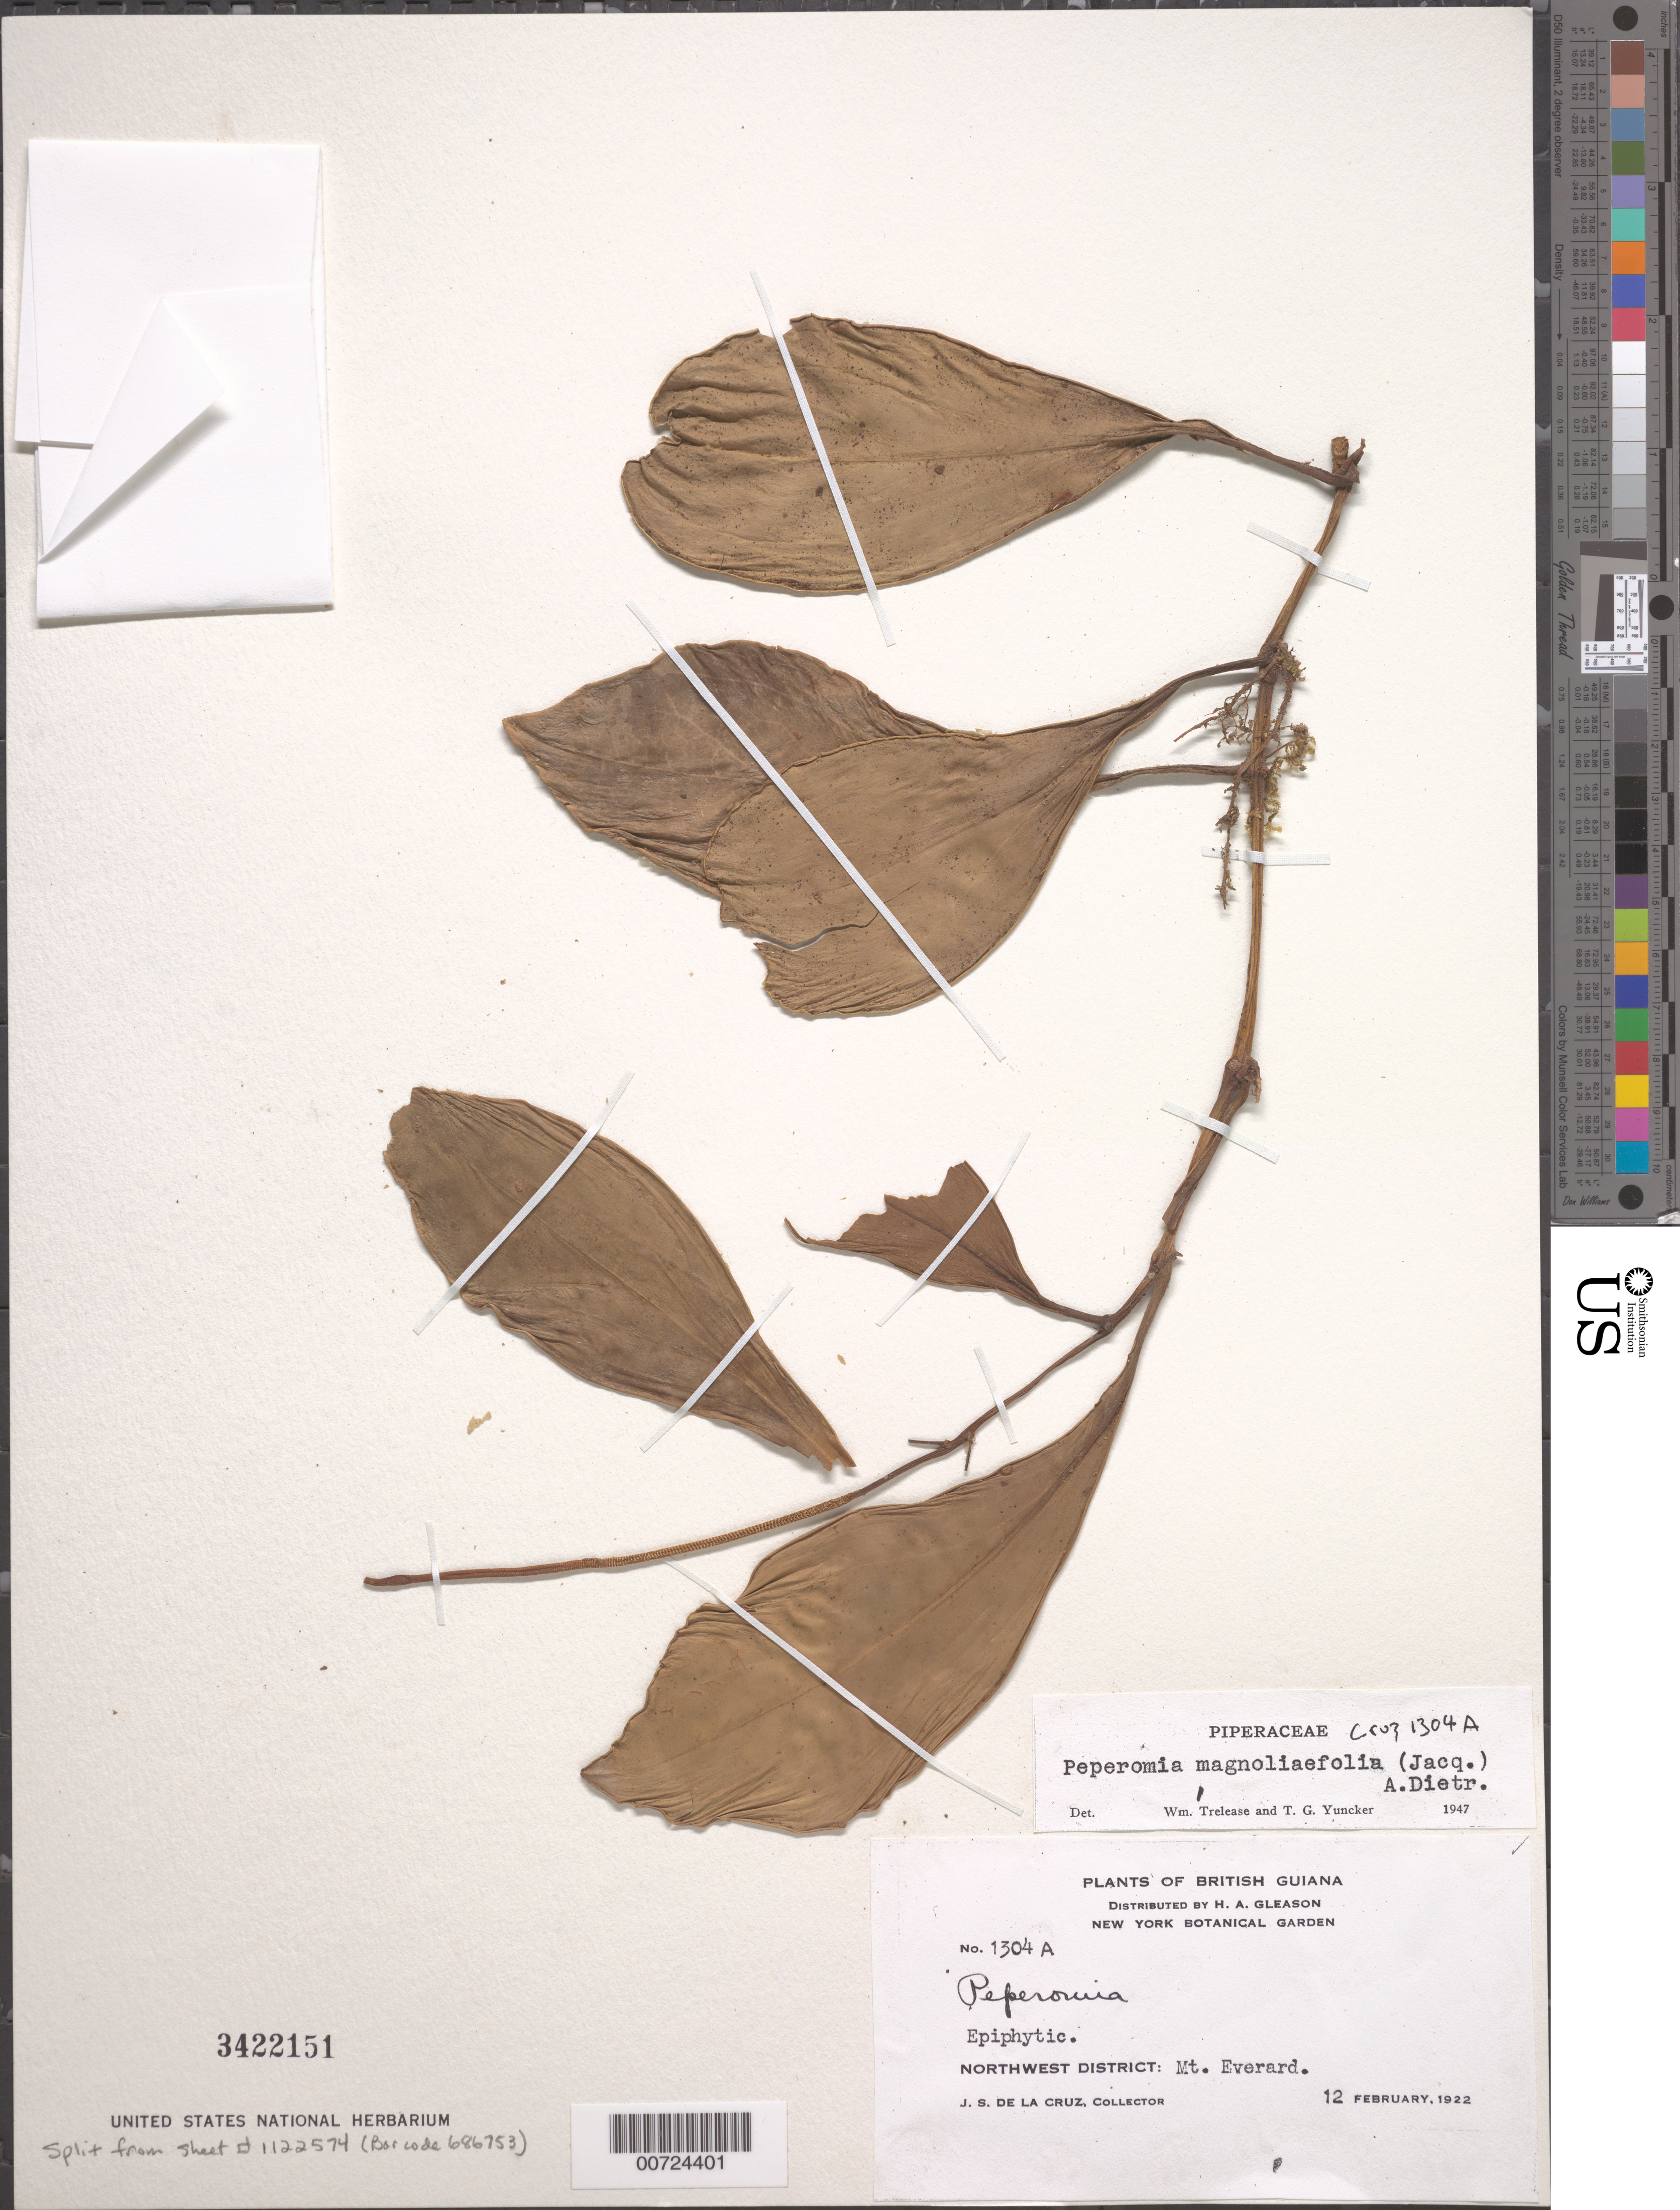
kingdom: Plantae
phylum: Tracheophyta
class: Magnoliopsida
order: Piperales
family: Piperaceae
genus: Peperomia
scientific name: Peperomia magnoliifolia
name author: (Jacq.) A. Dietr.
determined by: Trelease, W.; Yuncker, T. G.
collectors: J. S. de la Cruz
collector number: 1304 A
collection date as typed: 12-Feb-22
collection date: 1922-02-12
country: Guyana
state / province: Barima-Waini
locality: Mt. Everard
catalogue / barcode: US 3422151